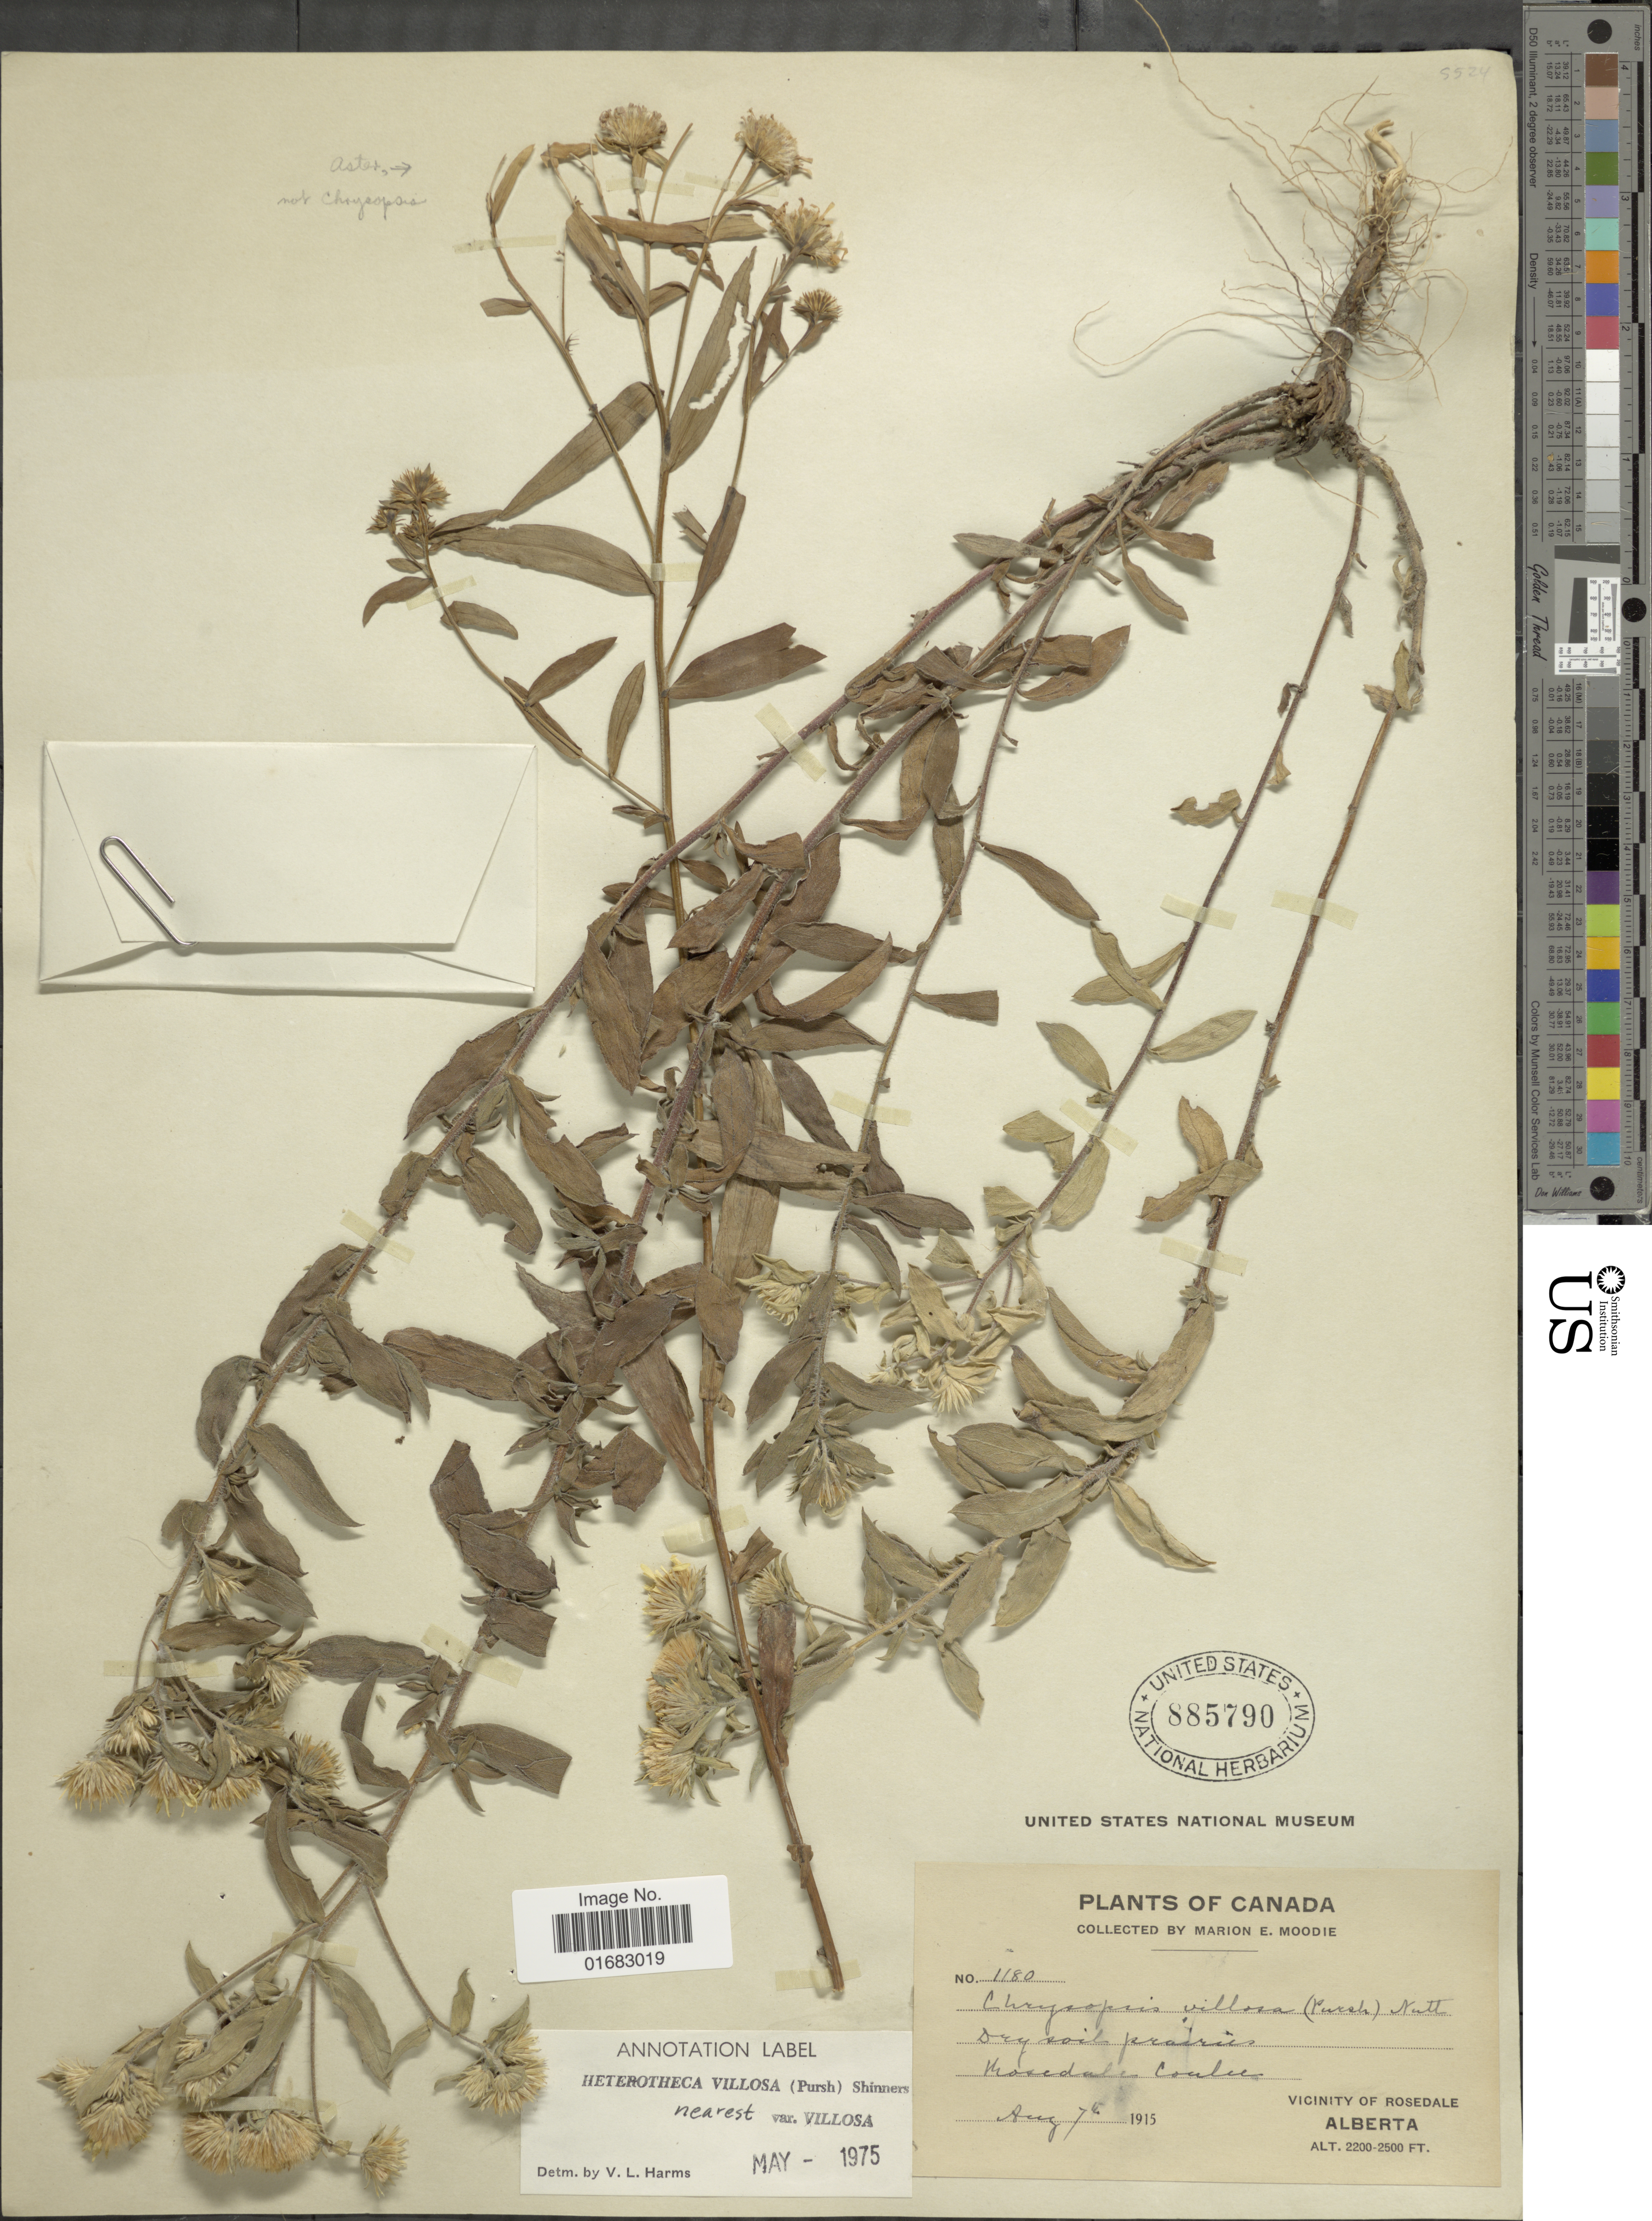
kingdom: Plantae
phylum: Tracheophyta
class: Magnoliopsida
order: Asterales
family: Asteraceae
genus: Heterotheca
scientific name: Heterotheca villosa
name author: (Pursh) Shinners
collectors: M. E. Moodie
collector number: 1180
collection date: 1915-08-07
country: Canada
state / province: Alberta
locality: Dry soils prairies, Rosedale Coulee, Vicinity of Rosedale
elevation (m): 671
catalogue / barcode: US 885790